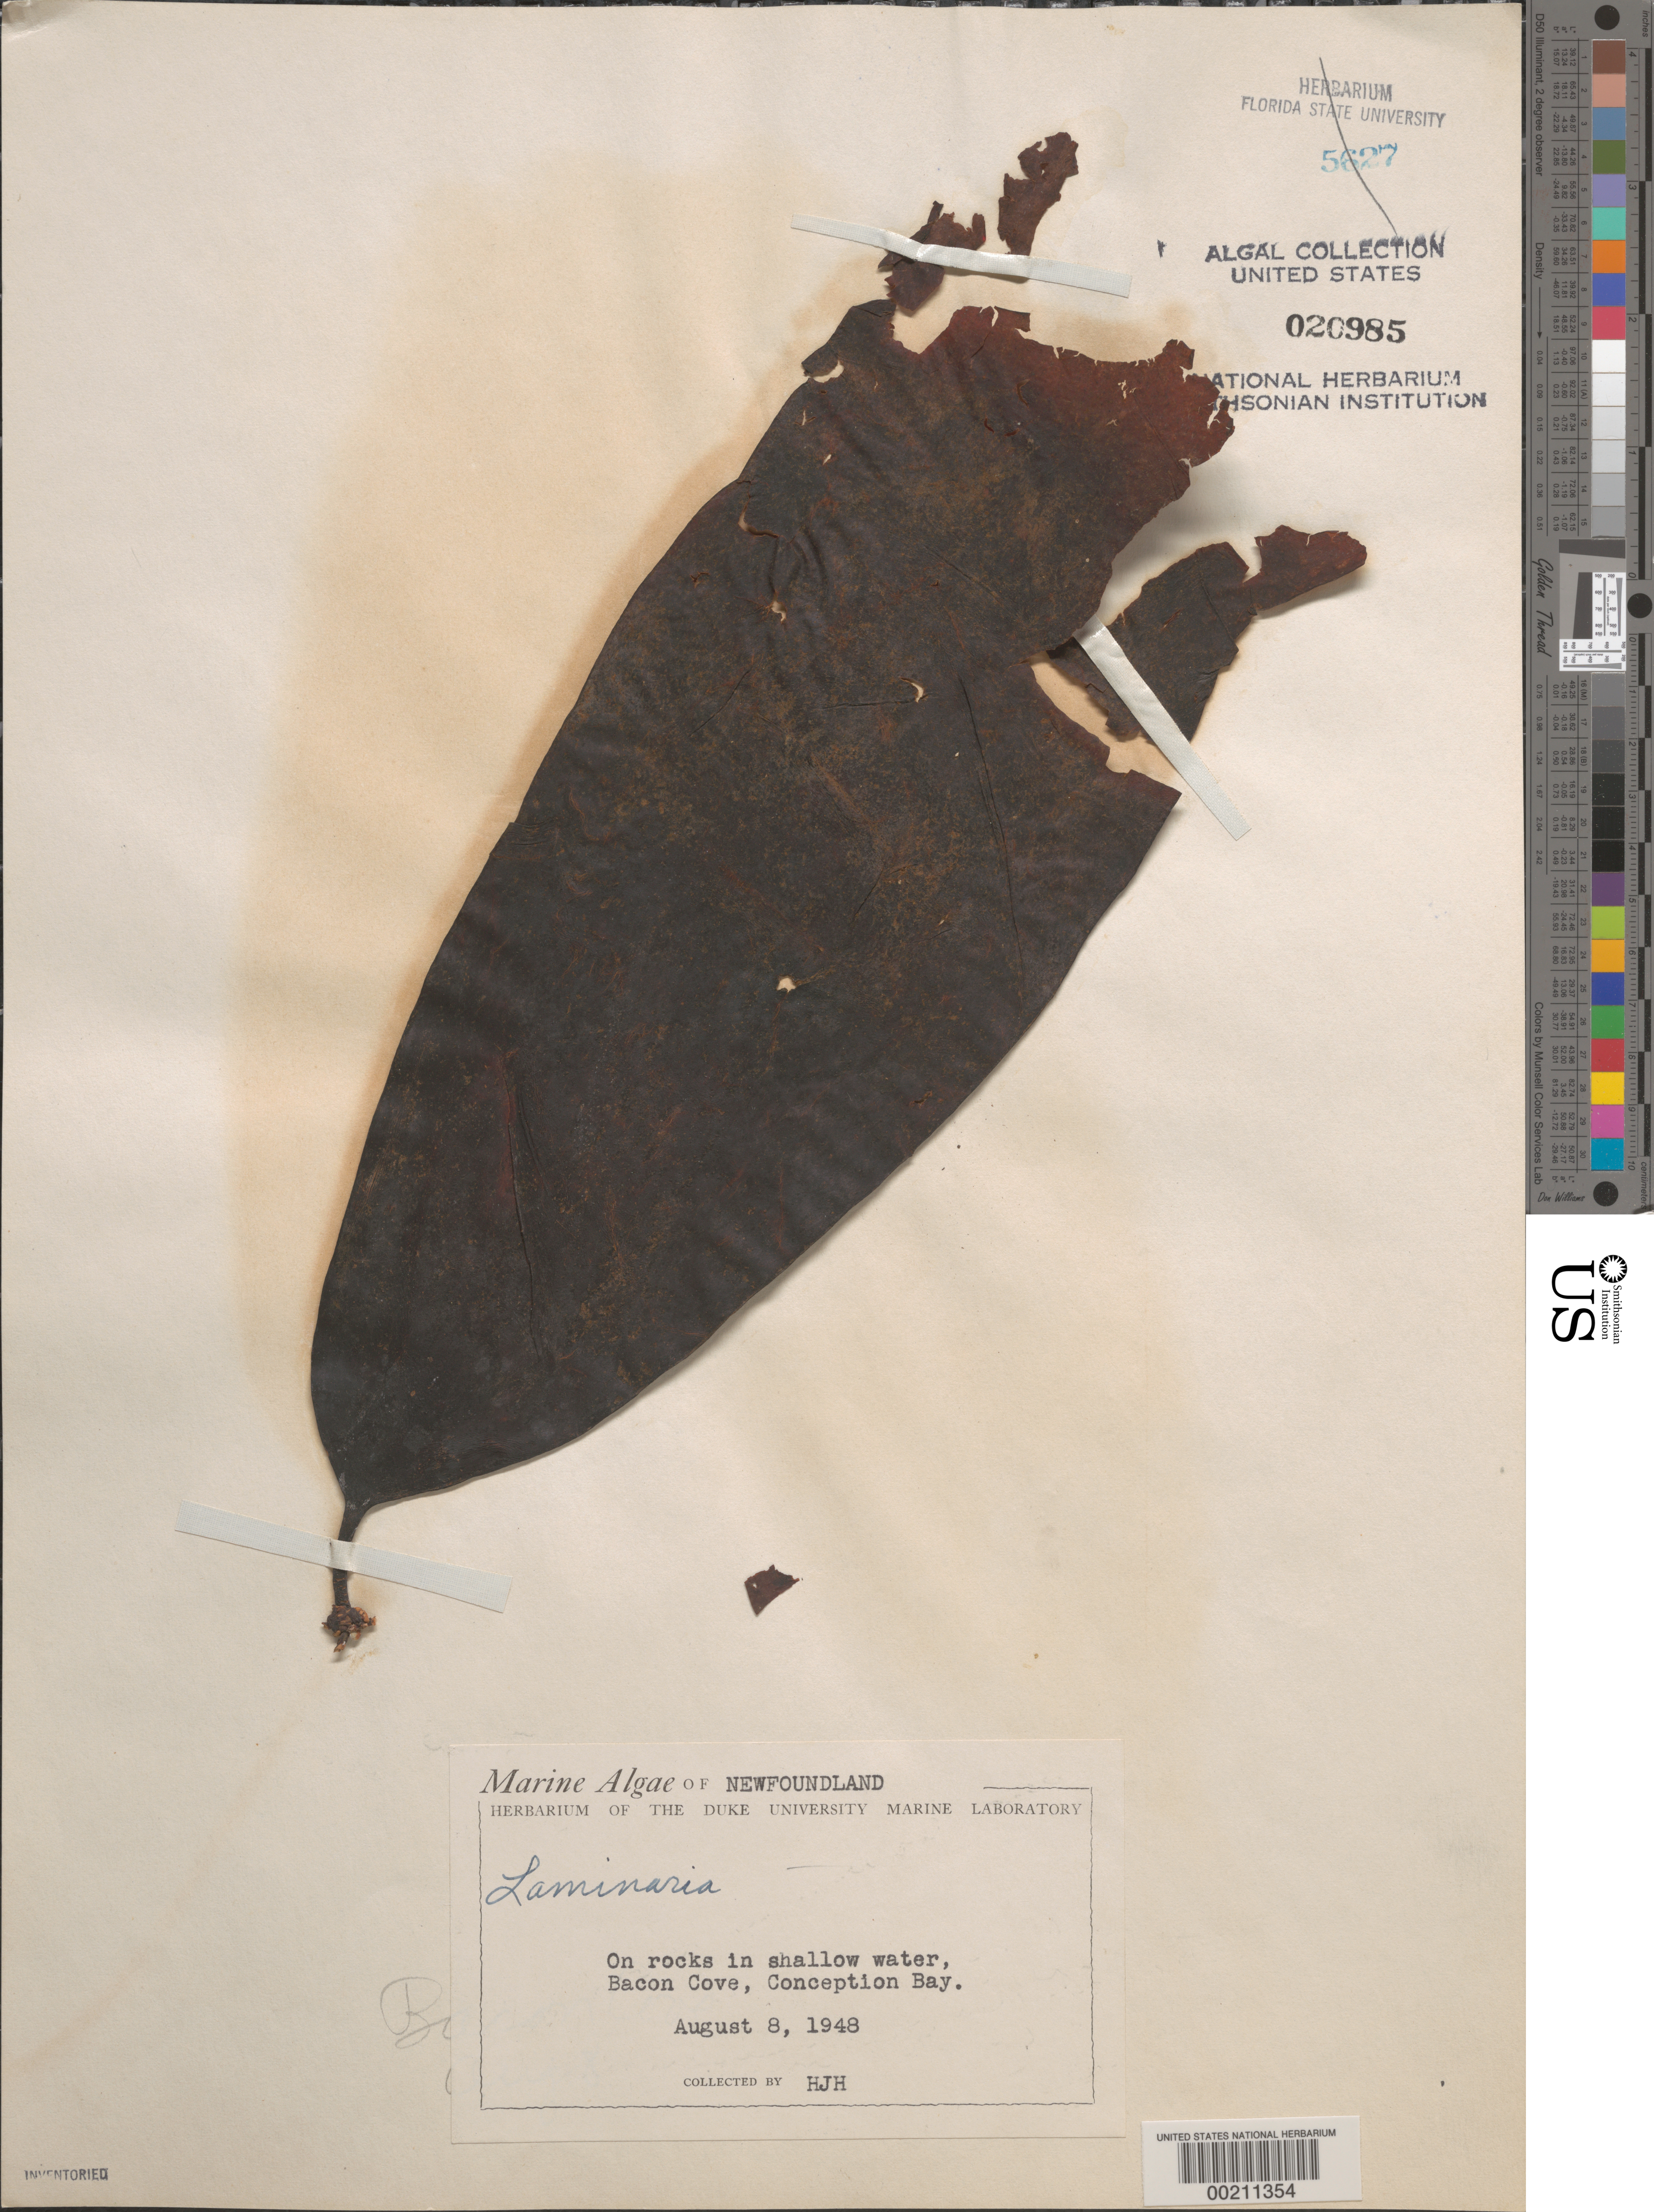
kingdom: Chromista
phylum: Ochrophyta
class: Phaeophyceae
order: Laminariales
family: Laminariaceae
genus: Laminaria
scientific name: Laminaria sp.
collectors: H. J. Humm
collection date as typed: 08 Aug 1948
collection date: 1948-08-08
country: Canada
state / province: Newfoundland and Labrador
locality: Bacon Cove, Conception Bay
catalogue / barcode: US 20985